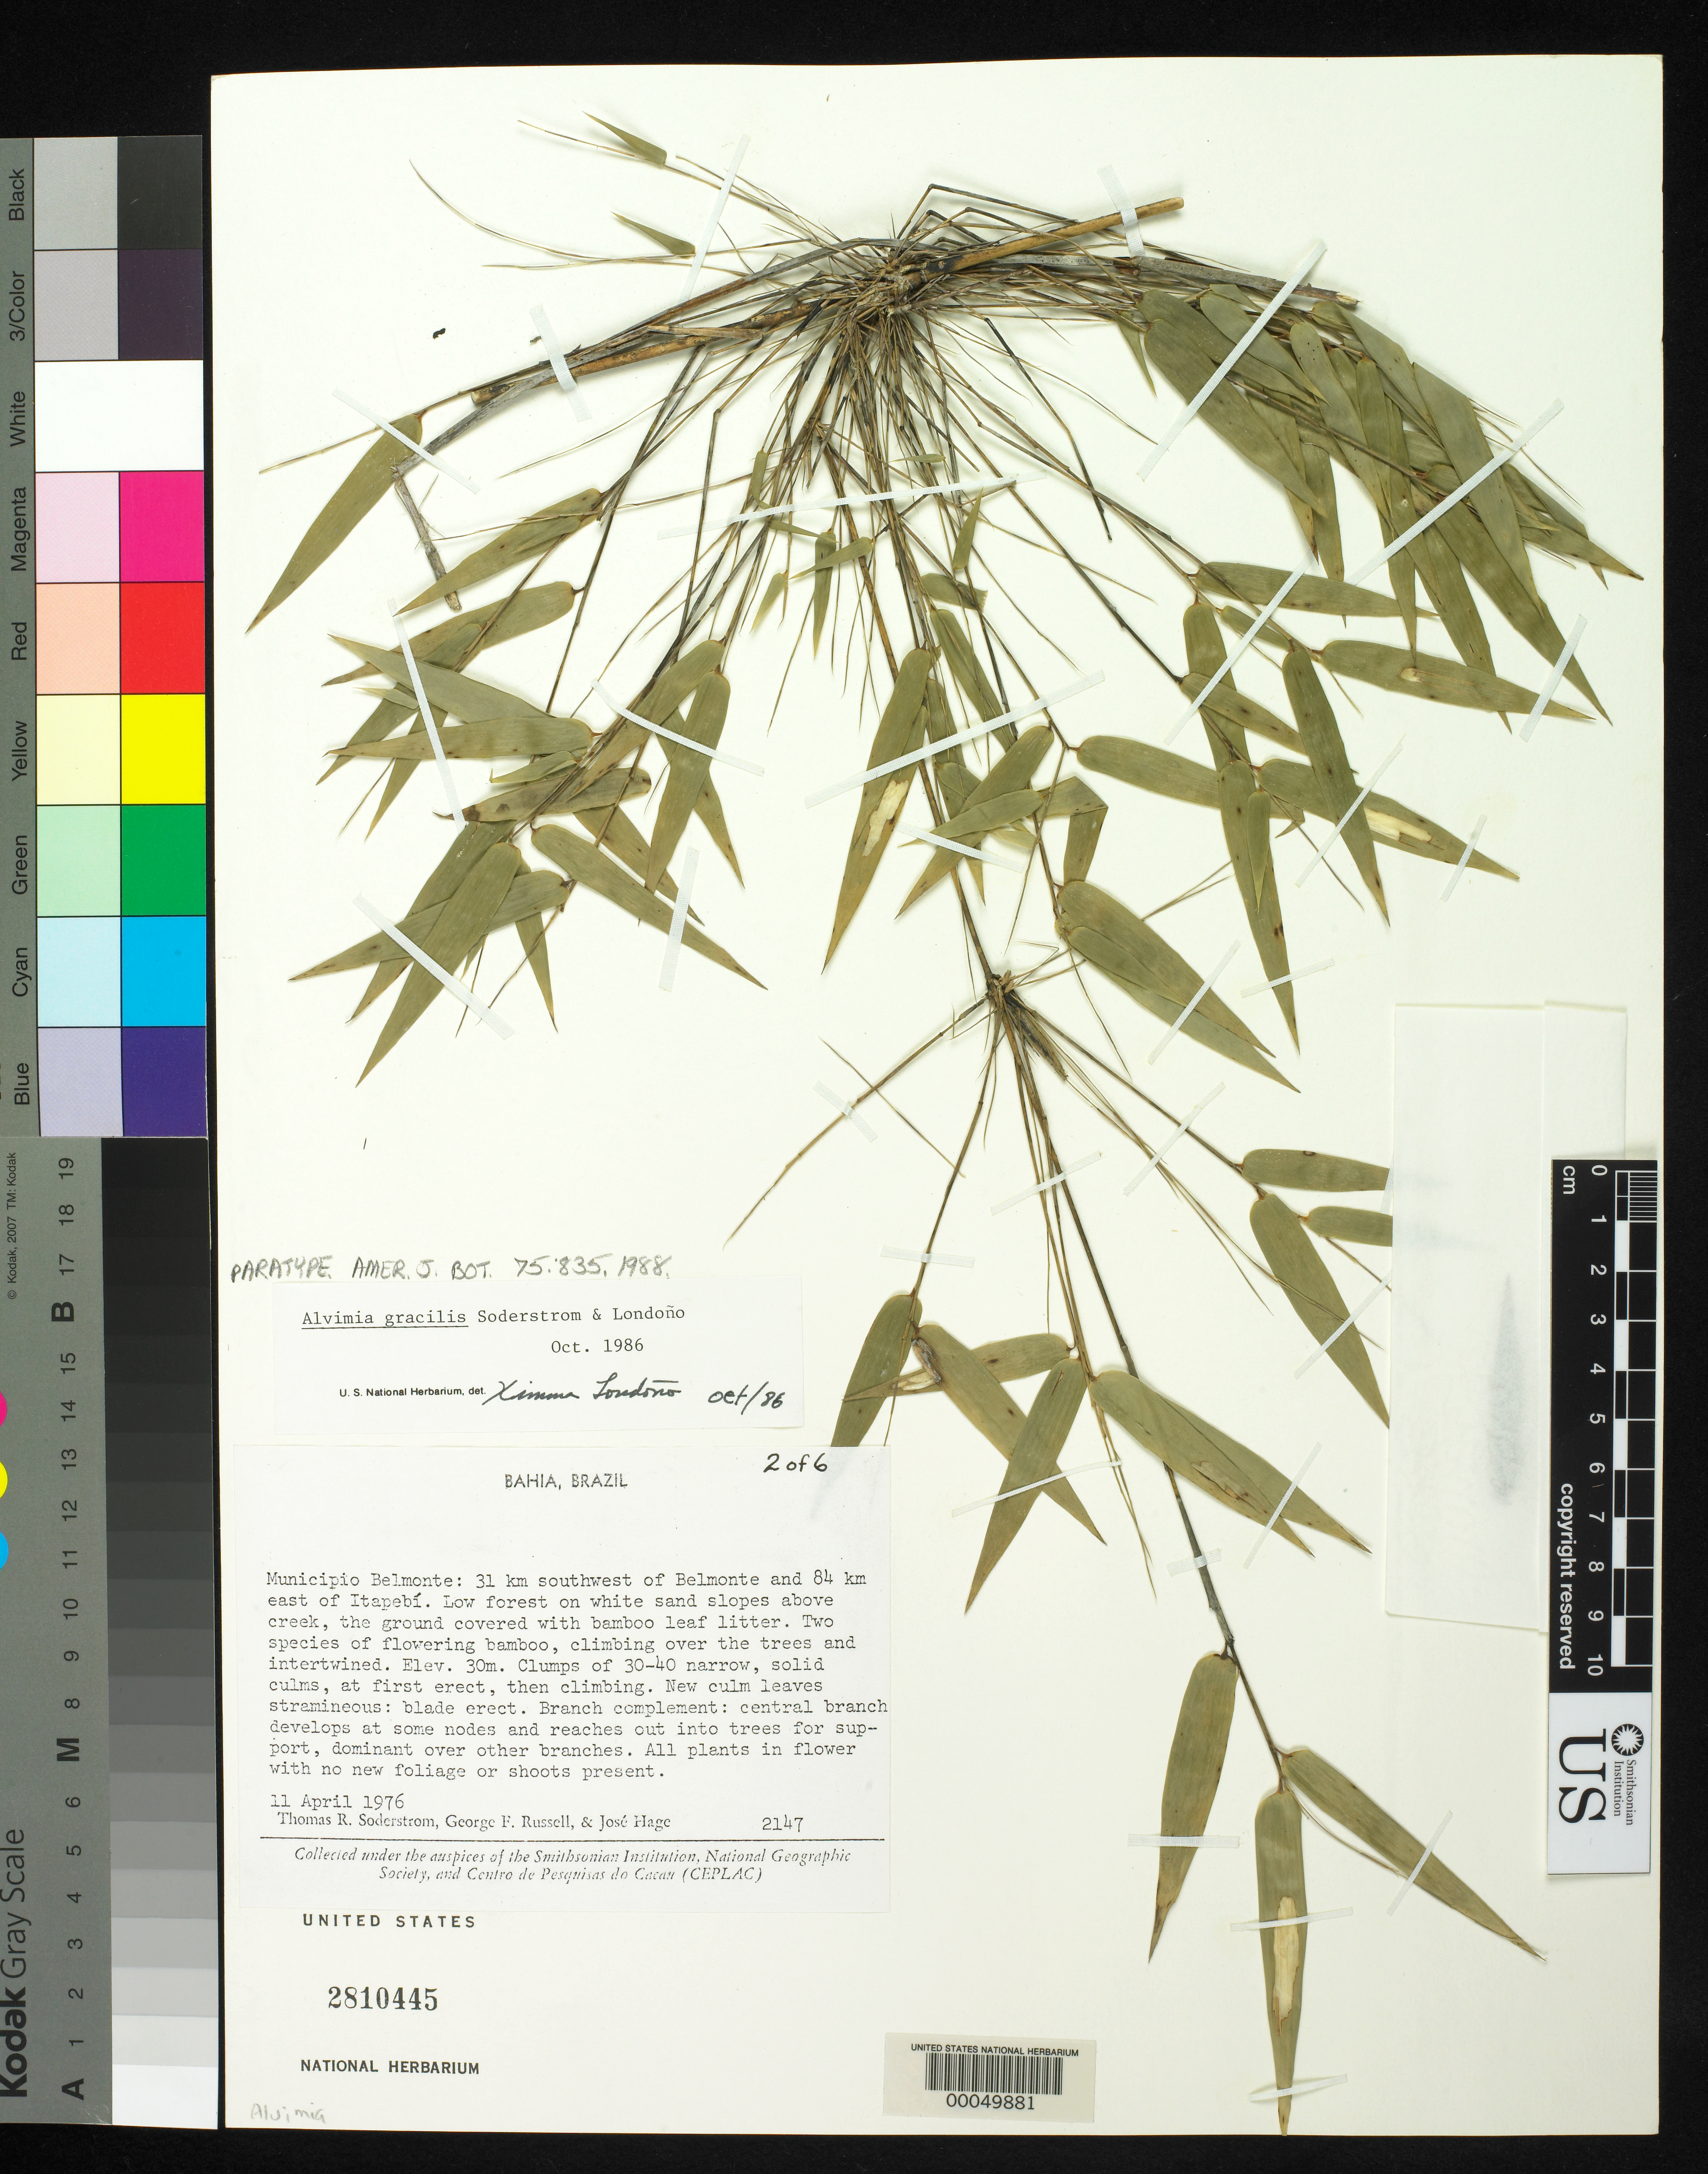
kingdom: Plantae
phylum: Tracheophyta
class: Liliopsida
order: Poales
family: Poaceae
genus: Alvimia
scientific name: Alvimia gracilis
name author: Soderstr. & Londoño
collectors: T. R. Soderstrom, G. Russell & J. Hage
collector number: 2147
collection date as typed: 11 Apr 1976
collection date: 1976-04-11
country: Brazil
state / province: Bahia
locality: Belmonte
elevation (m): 30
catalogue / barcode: US 2810445